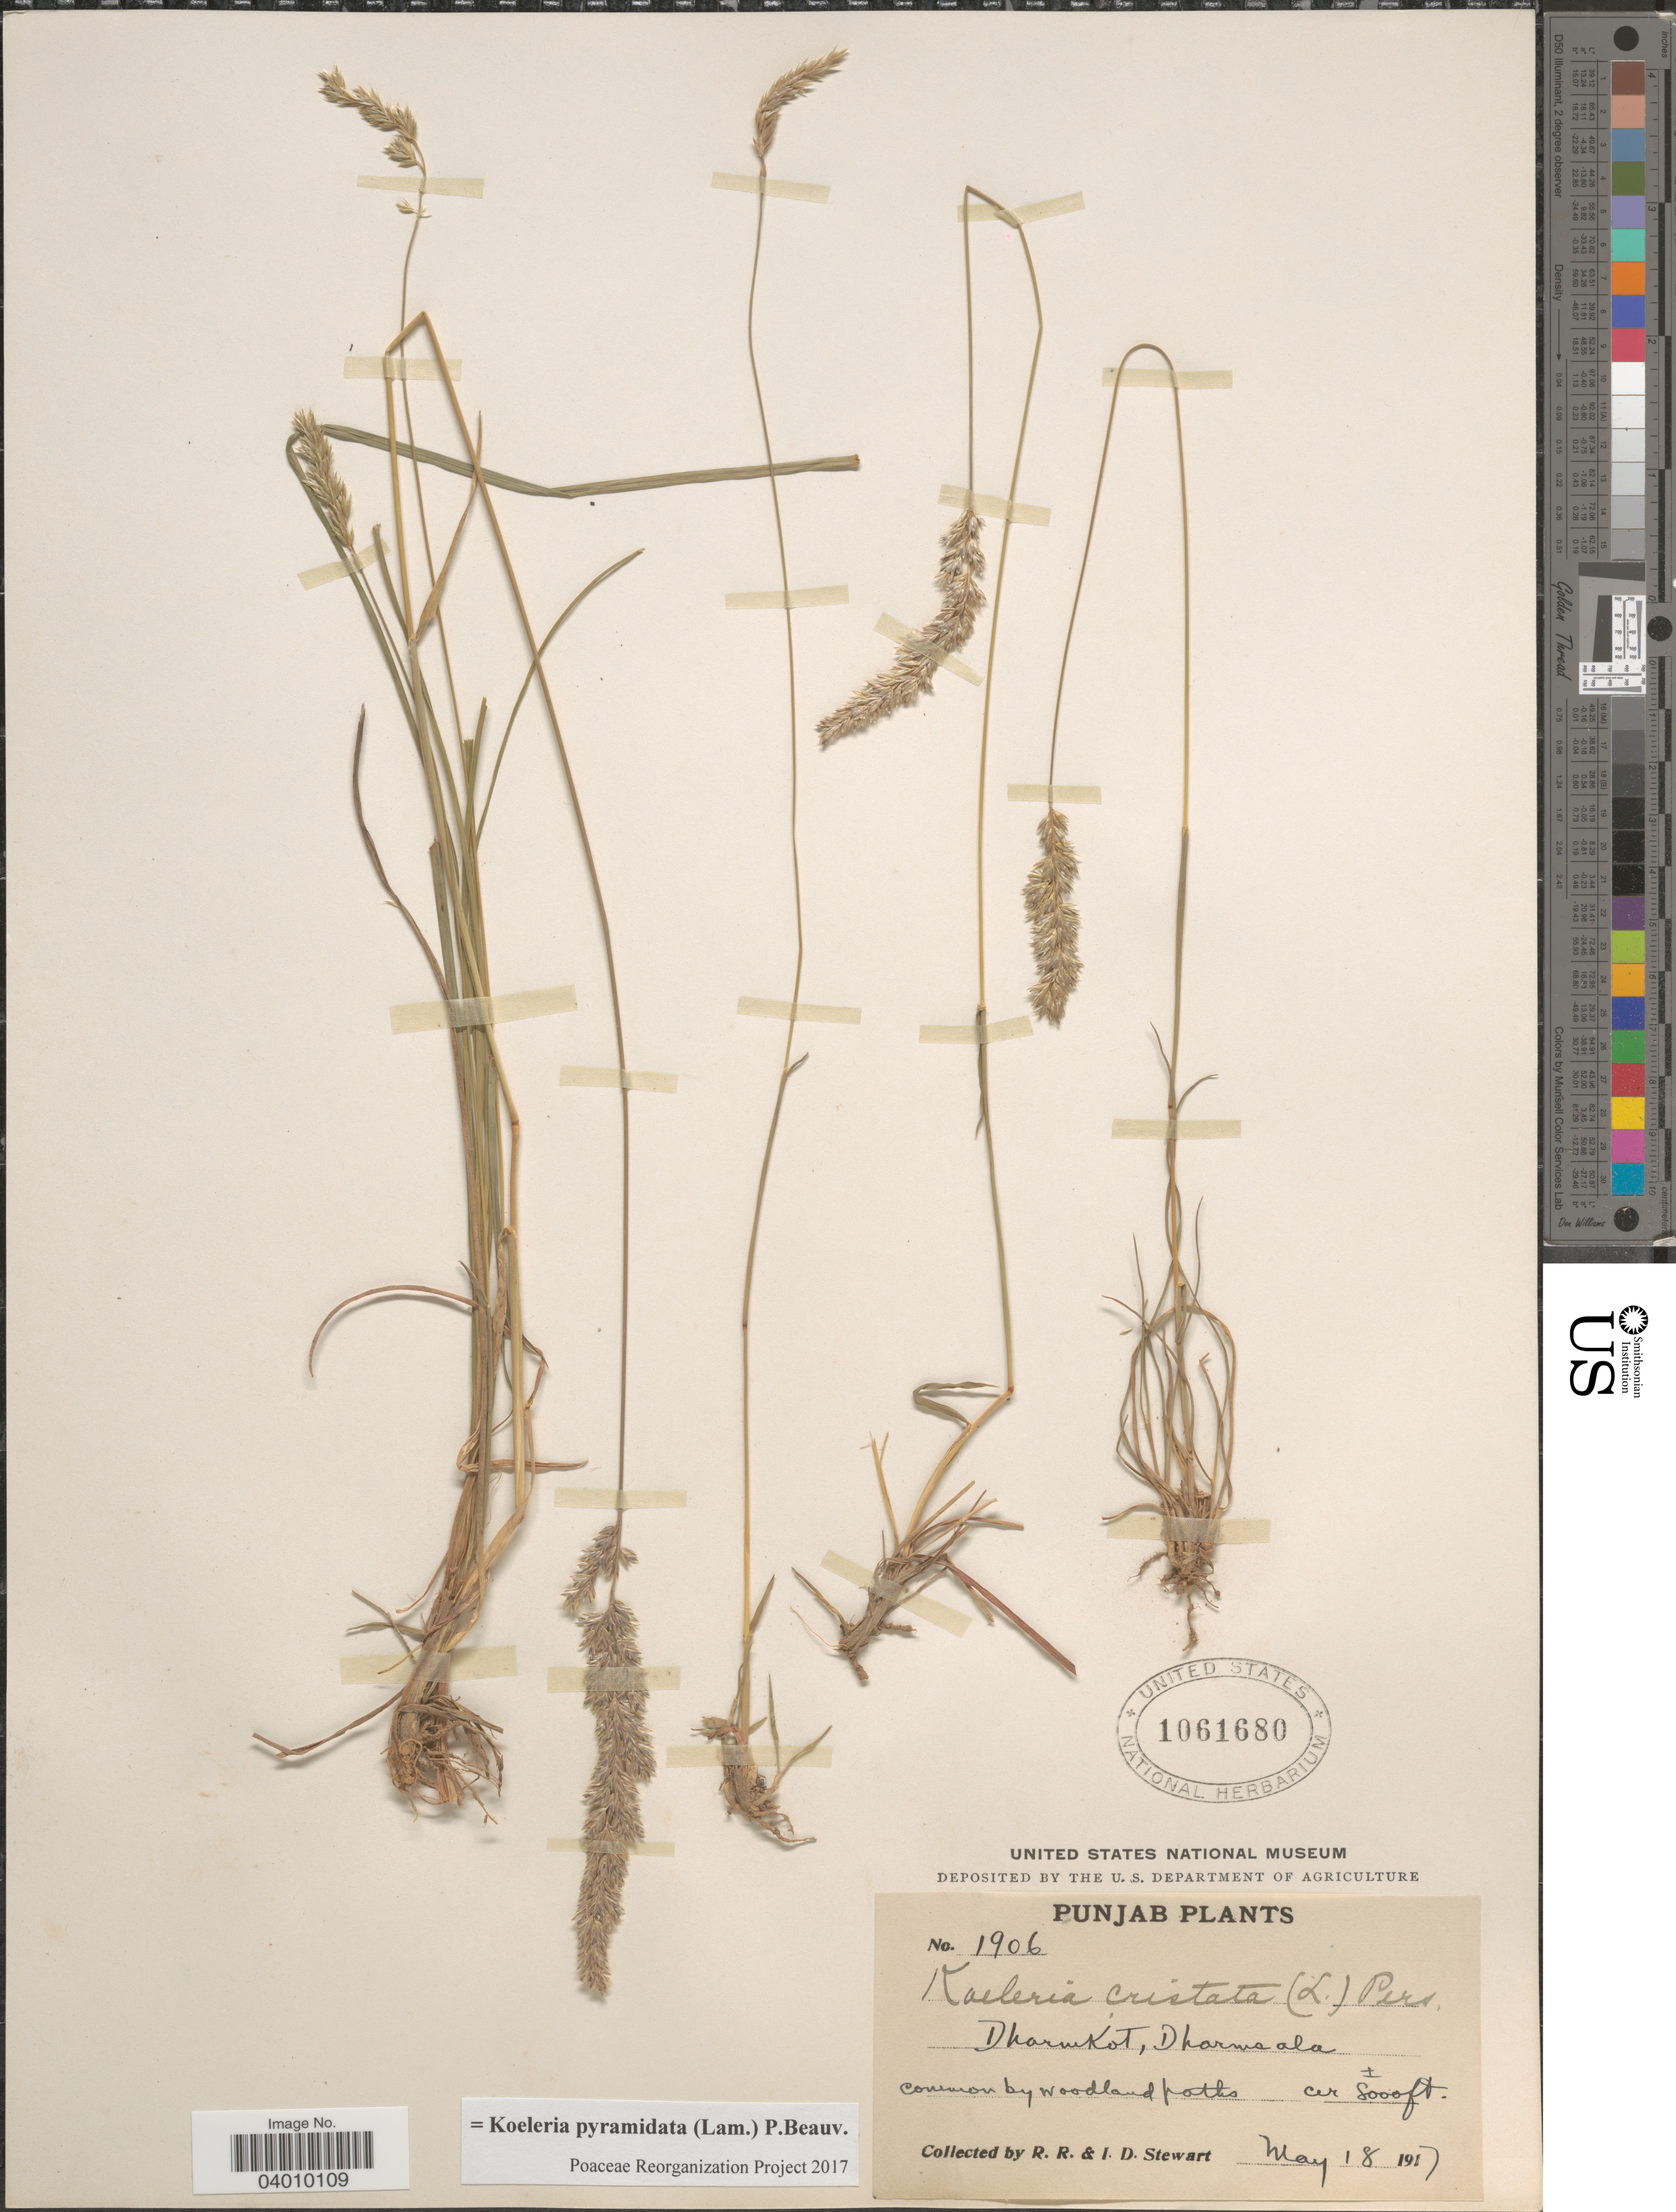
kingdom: Plantae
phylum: Tracheophyta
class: Liliopsida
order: Poales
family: Poaceae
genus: Koeleria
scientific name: Koeleria pyramidata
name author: (Lam.) P. Beauv.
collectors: R. Stewart & I. Stewart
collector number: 1906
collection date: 1917-05-18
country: India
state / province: Himachal Pradesh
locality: Dharmkot, Dharmsala.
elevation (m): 2438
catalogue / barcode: US 1061680